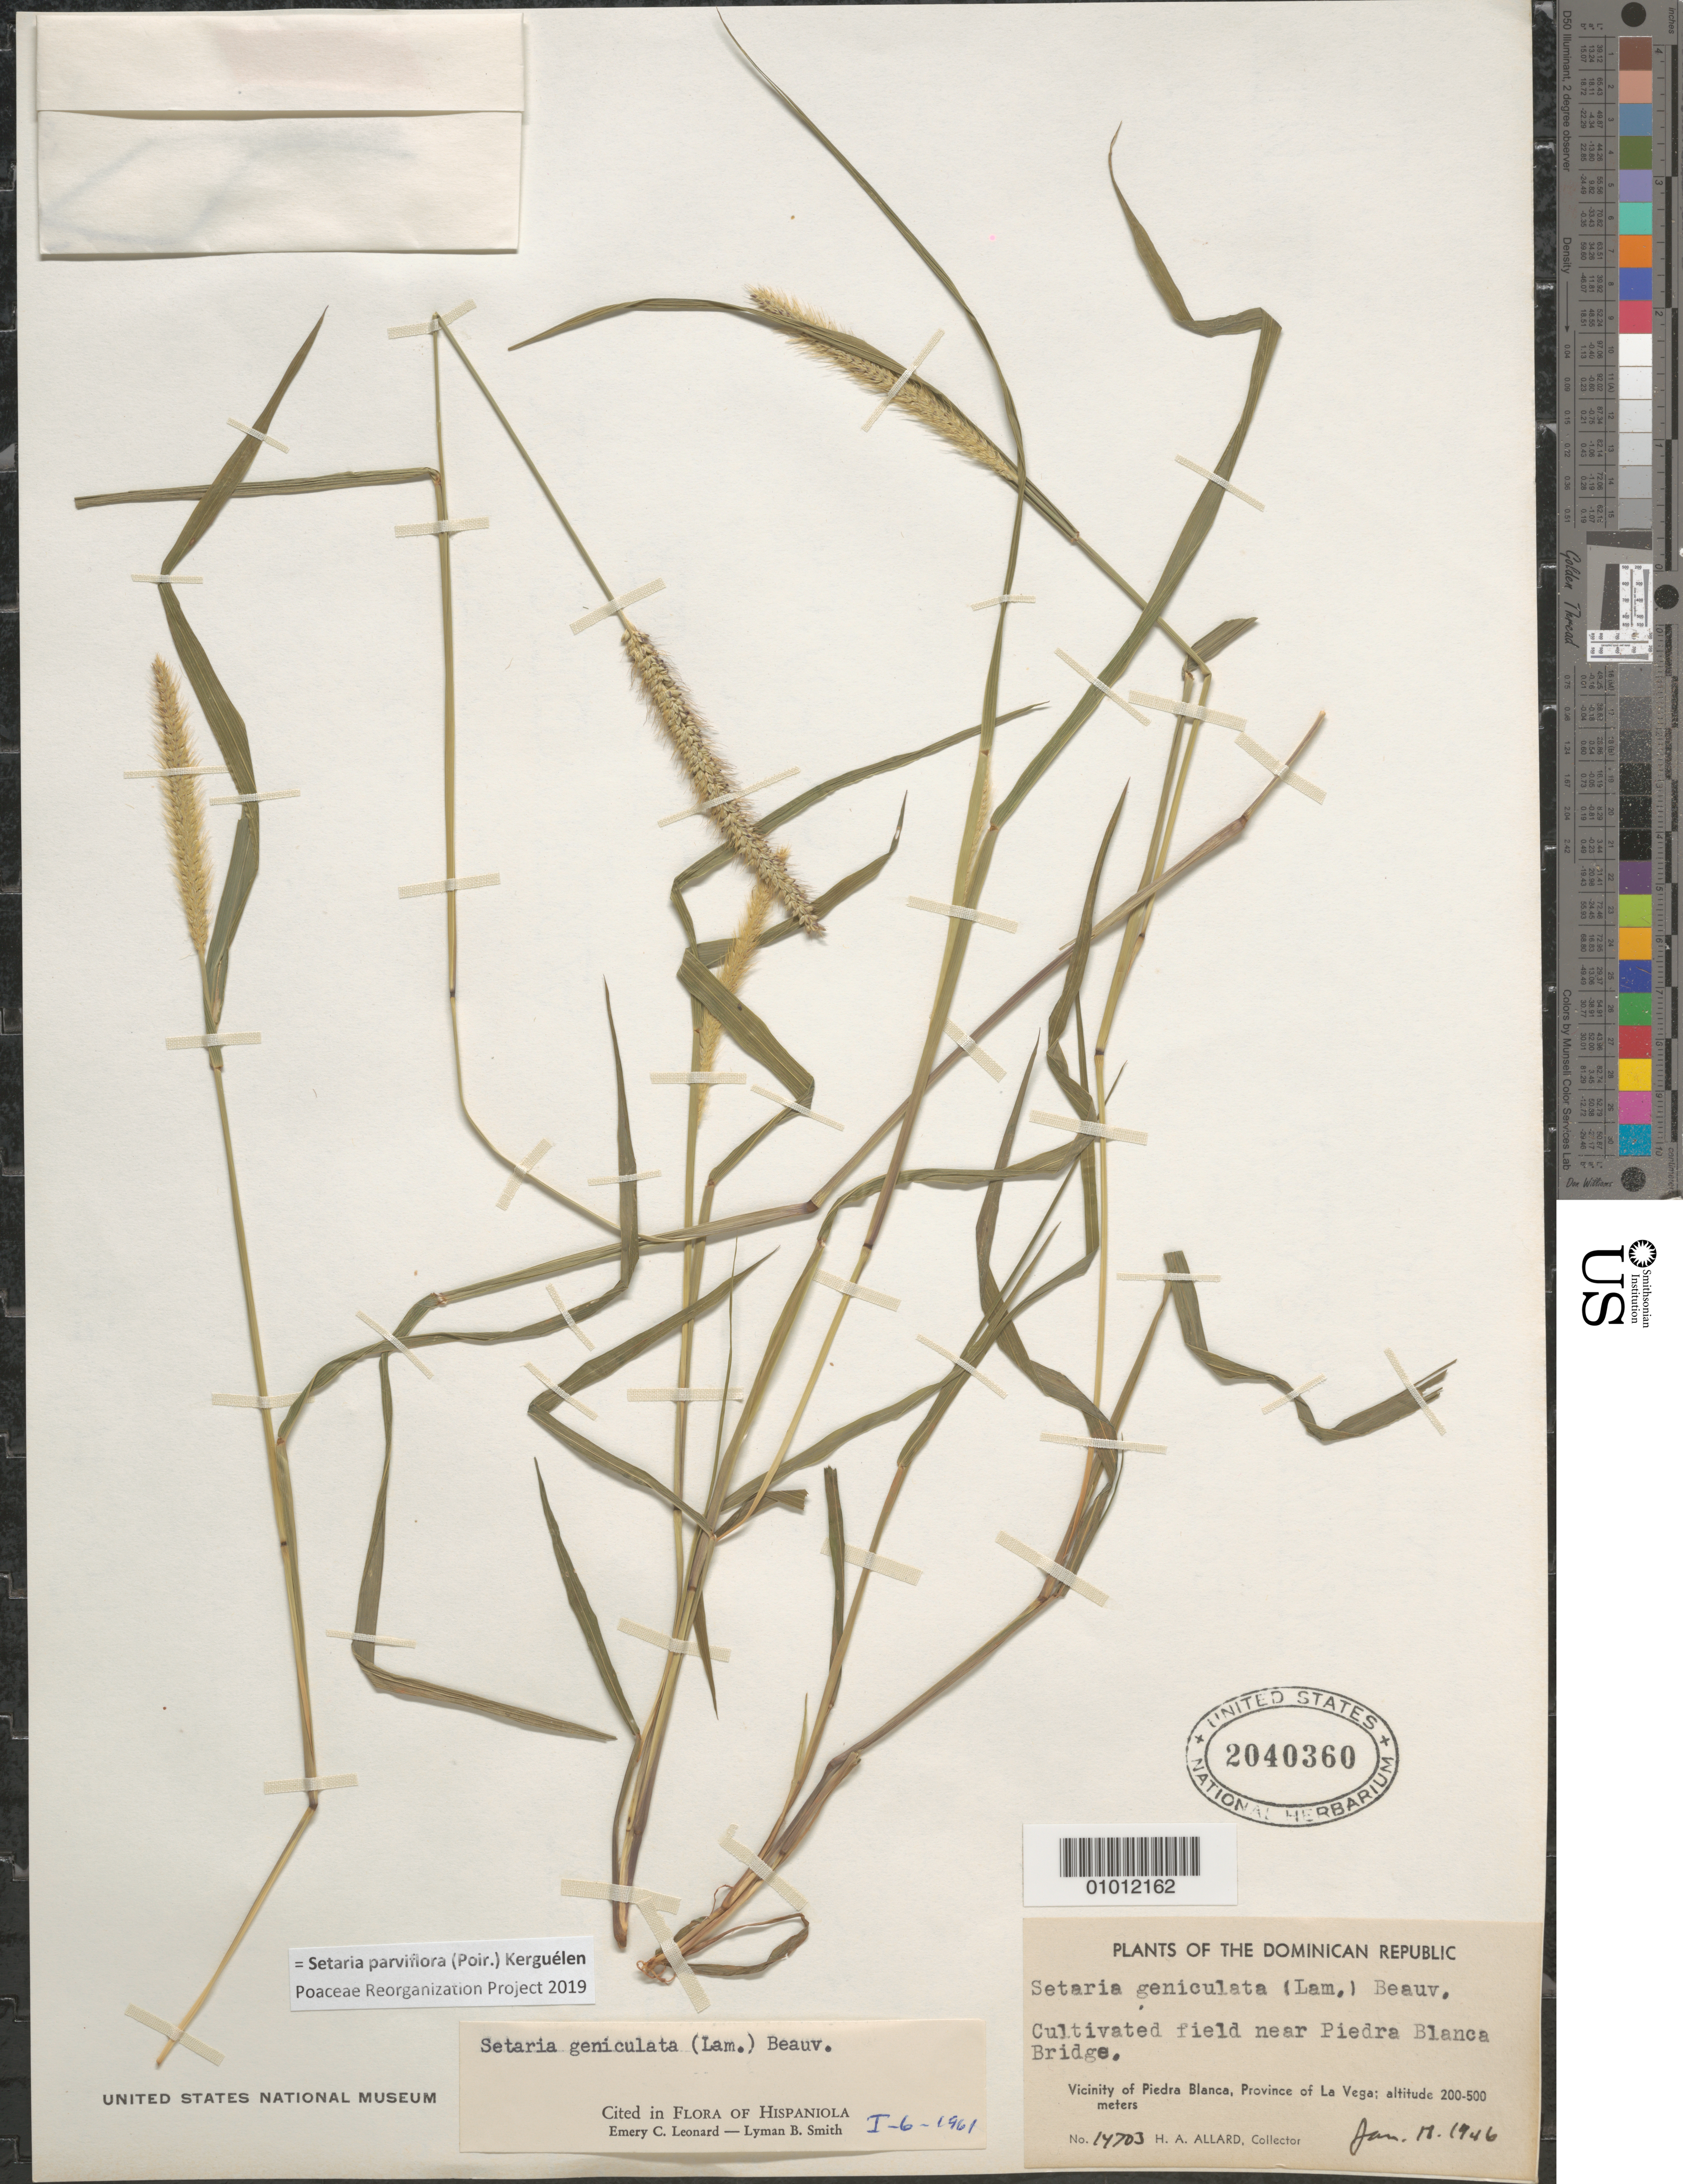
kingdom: Plantae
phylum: Tracheophyta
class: Liliopsida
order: Poales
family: Poaceae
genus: Setaria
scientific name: Setaria parviflora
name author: (Poir.) Kerguélen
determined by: Poaceae Reorganization Project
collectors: H. A. Allard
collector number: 14703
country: Dominican Republic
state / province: La Vega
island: Hispaniola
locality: Vicinity of Piedra Blanca, Province of La Vega, near Piedra Blanca Bridge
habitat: cultivated field near bridge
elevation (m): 200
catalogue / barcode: US 2040360